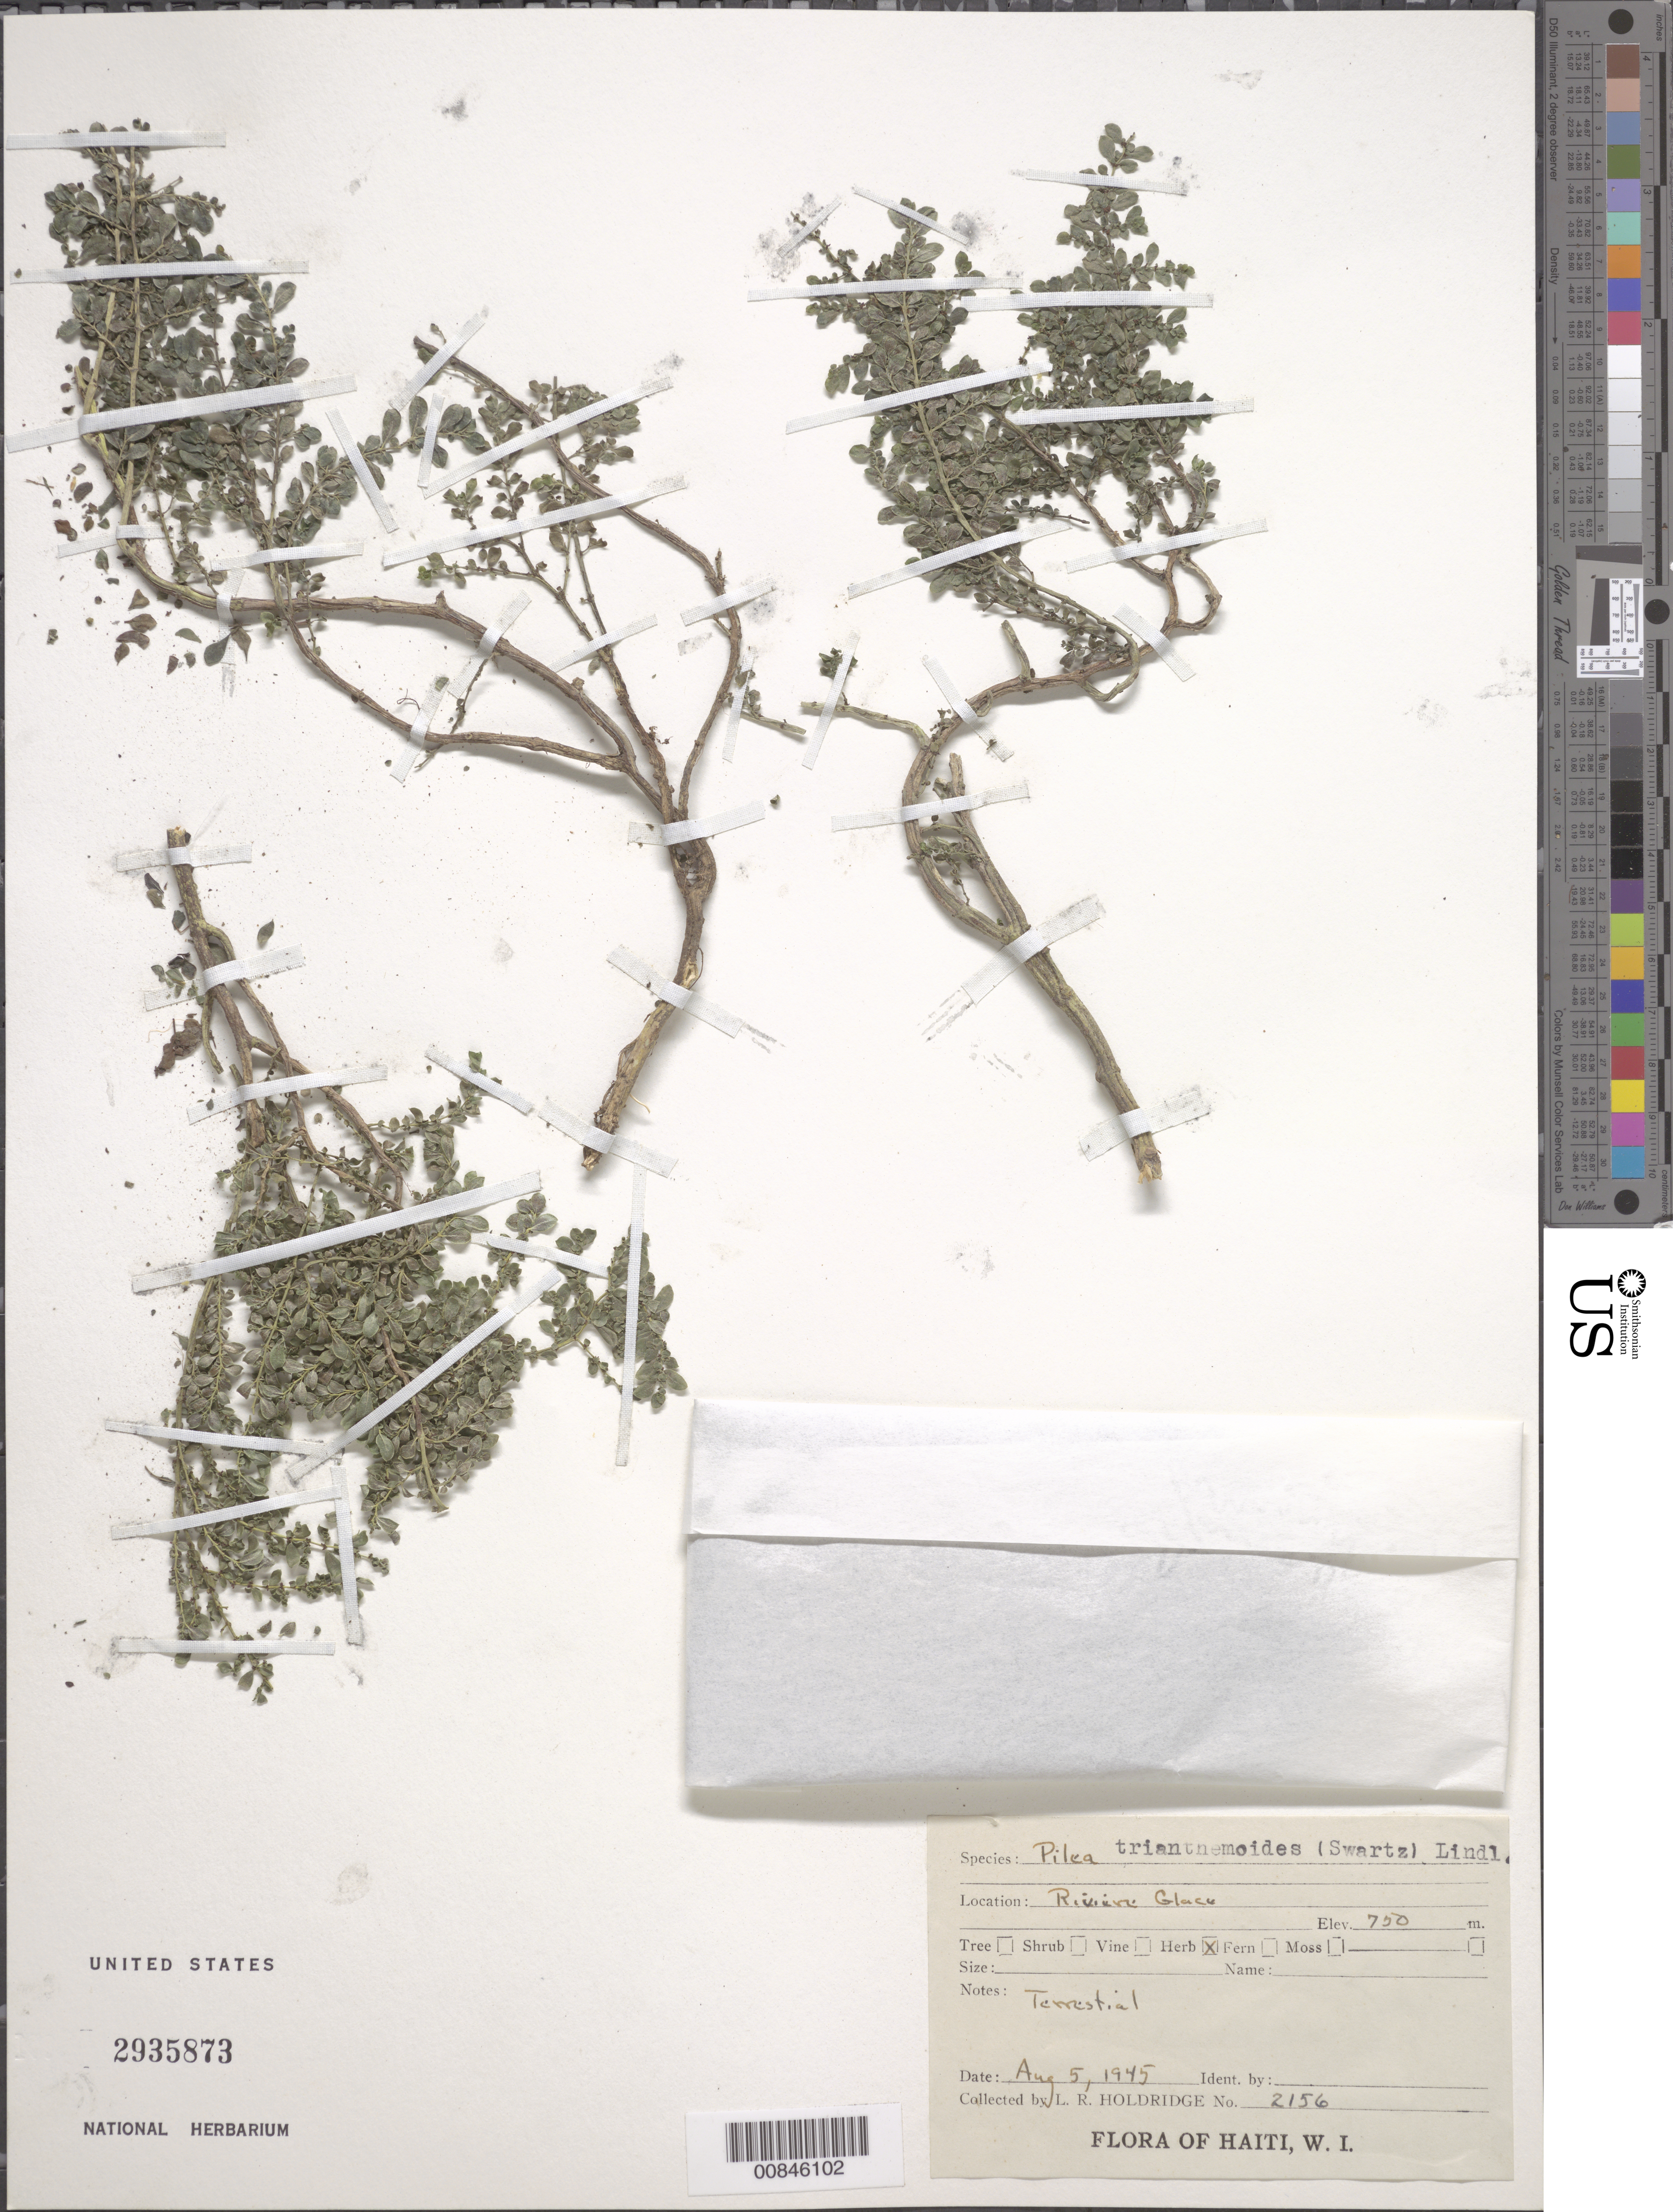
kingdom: Plantae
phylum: Tracheophyta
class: Magnoliopsida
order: Rosales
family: Urticaceae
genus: Pilea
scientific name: Pilea trianthemoides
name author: (Sw.) Lindl.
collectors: L. Holdridge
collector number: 2156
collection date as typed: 05 Aug 1945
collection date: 1945-08-05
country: Haiti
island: Hispaniola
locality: Riviére Glace.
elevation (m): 750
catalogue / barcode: US 2935873